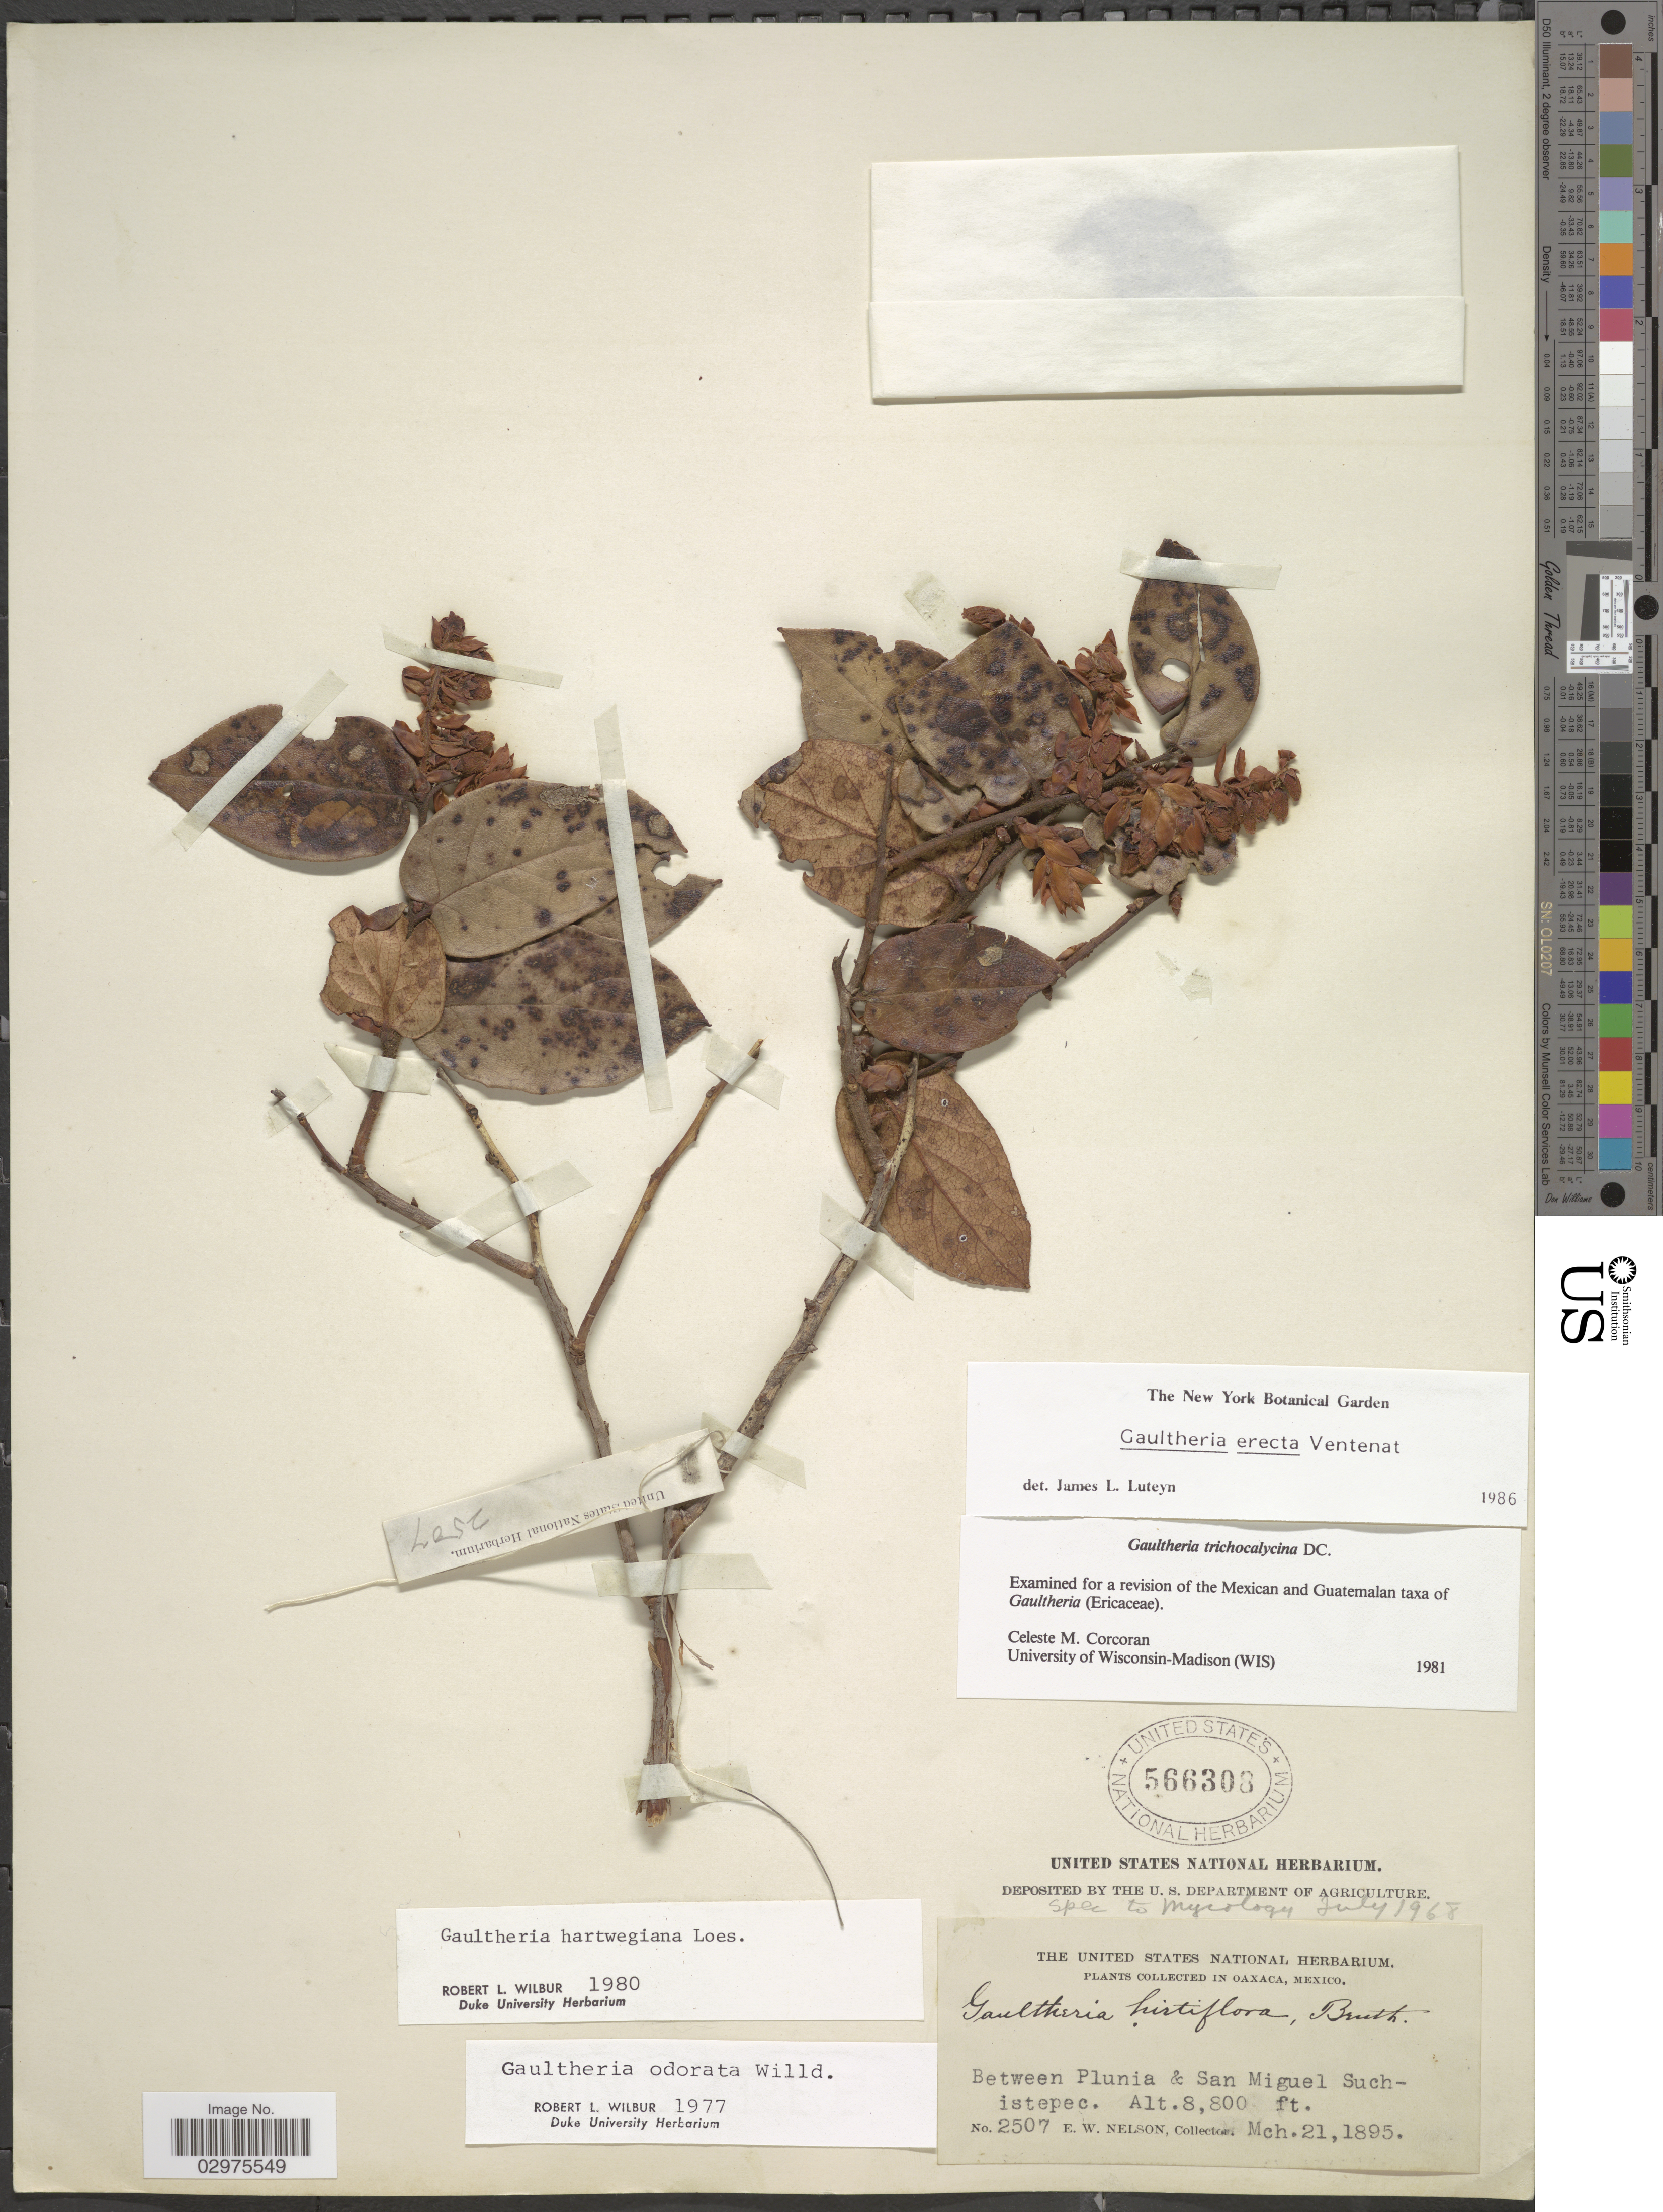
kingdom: Plantae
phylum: Tracheophyta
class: Magnoliopsida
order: Ericales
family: Ericaceae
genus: Gaultheria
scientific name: Gaultheria erecta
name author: Vent.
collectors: E. W. Nelson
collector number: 2507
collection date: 1895-03-21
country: Mexico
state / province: Oaxaca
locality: Between Plunia & San Miguel Suchistepec.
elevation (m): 2682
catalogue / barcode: US 566308